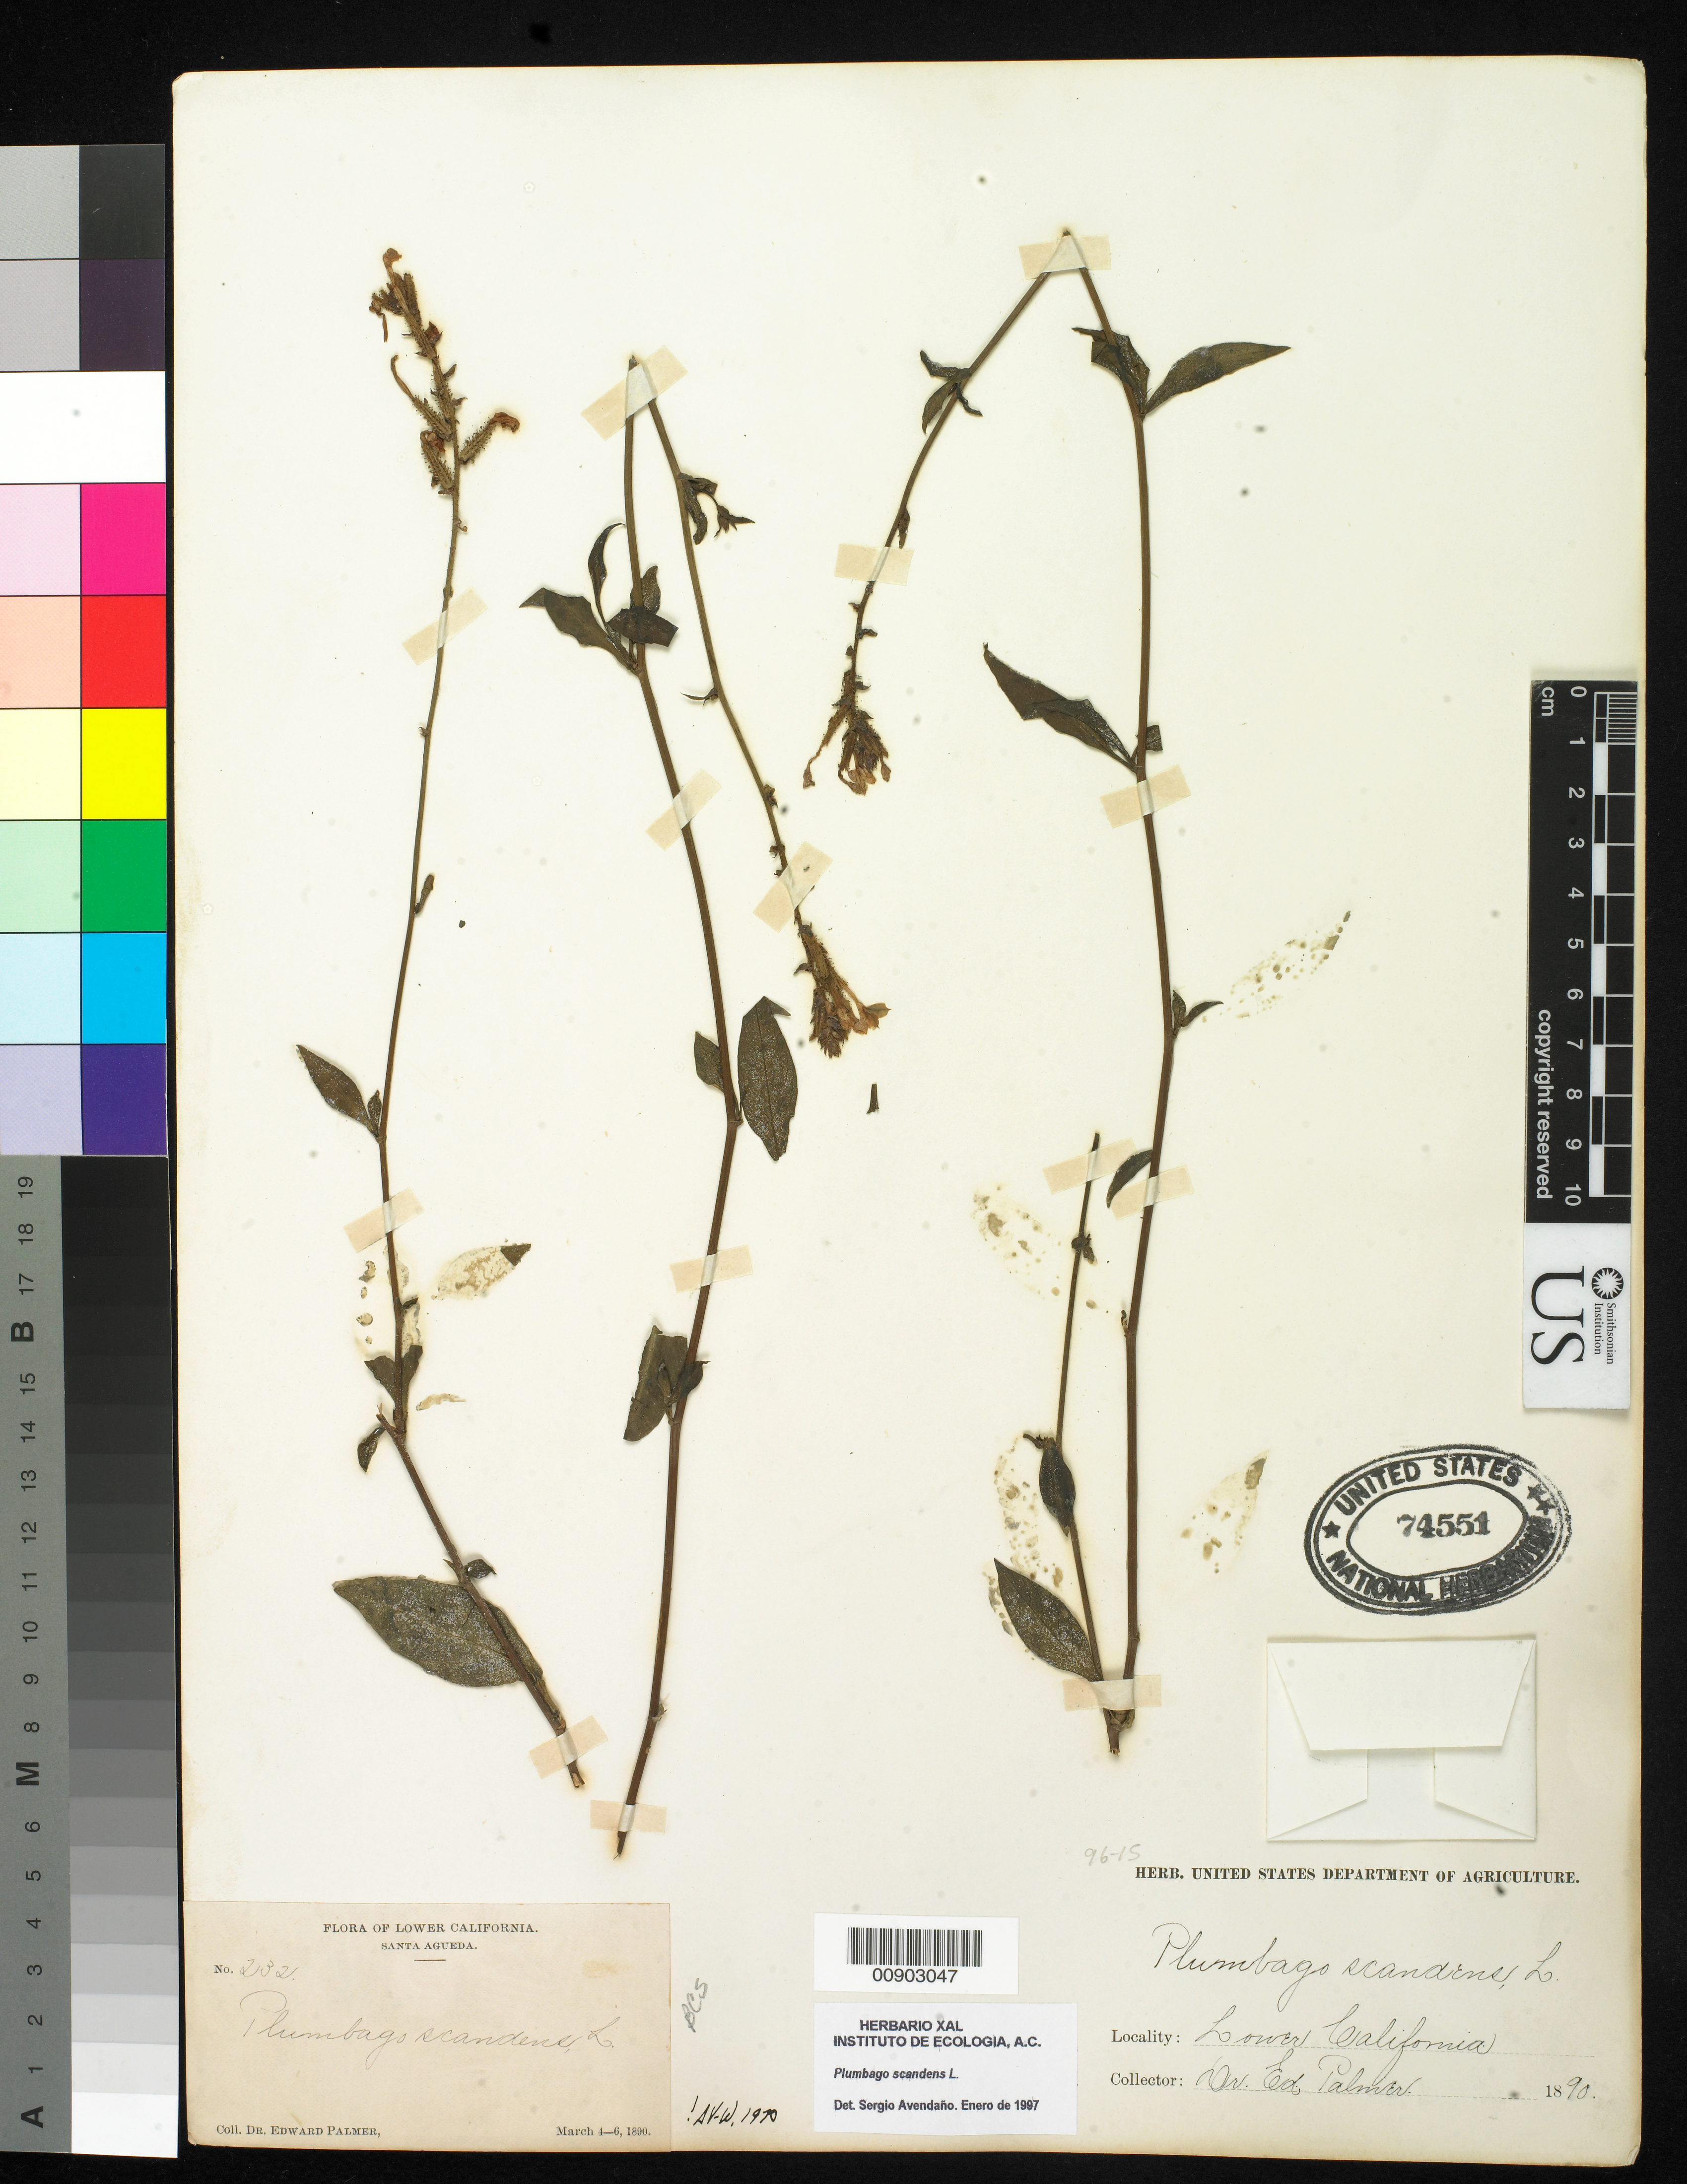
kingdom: Plantae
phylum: Tracheophyta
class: Magnoliopsida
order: Caryophyllales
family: Plumbaginaceae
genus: Plumbago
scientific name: Plumbago scandens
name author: L.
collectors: E. Palmer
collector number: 232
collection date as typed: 04 Mar 1890 to 06 Mar 1890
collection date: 1890-03-04/1890-03-06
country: Mexico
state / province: Baja California Sur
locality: Santa Agueda, Baja California Sur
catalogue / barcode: US 74551